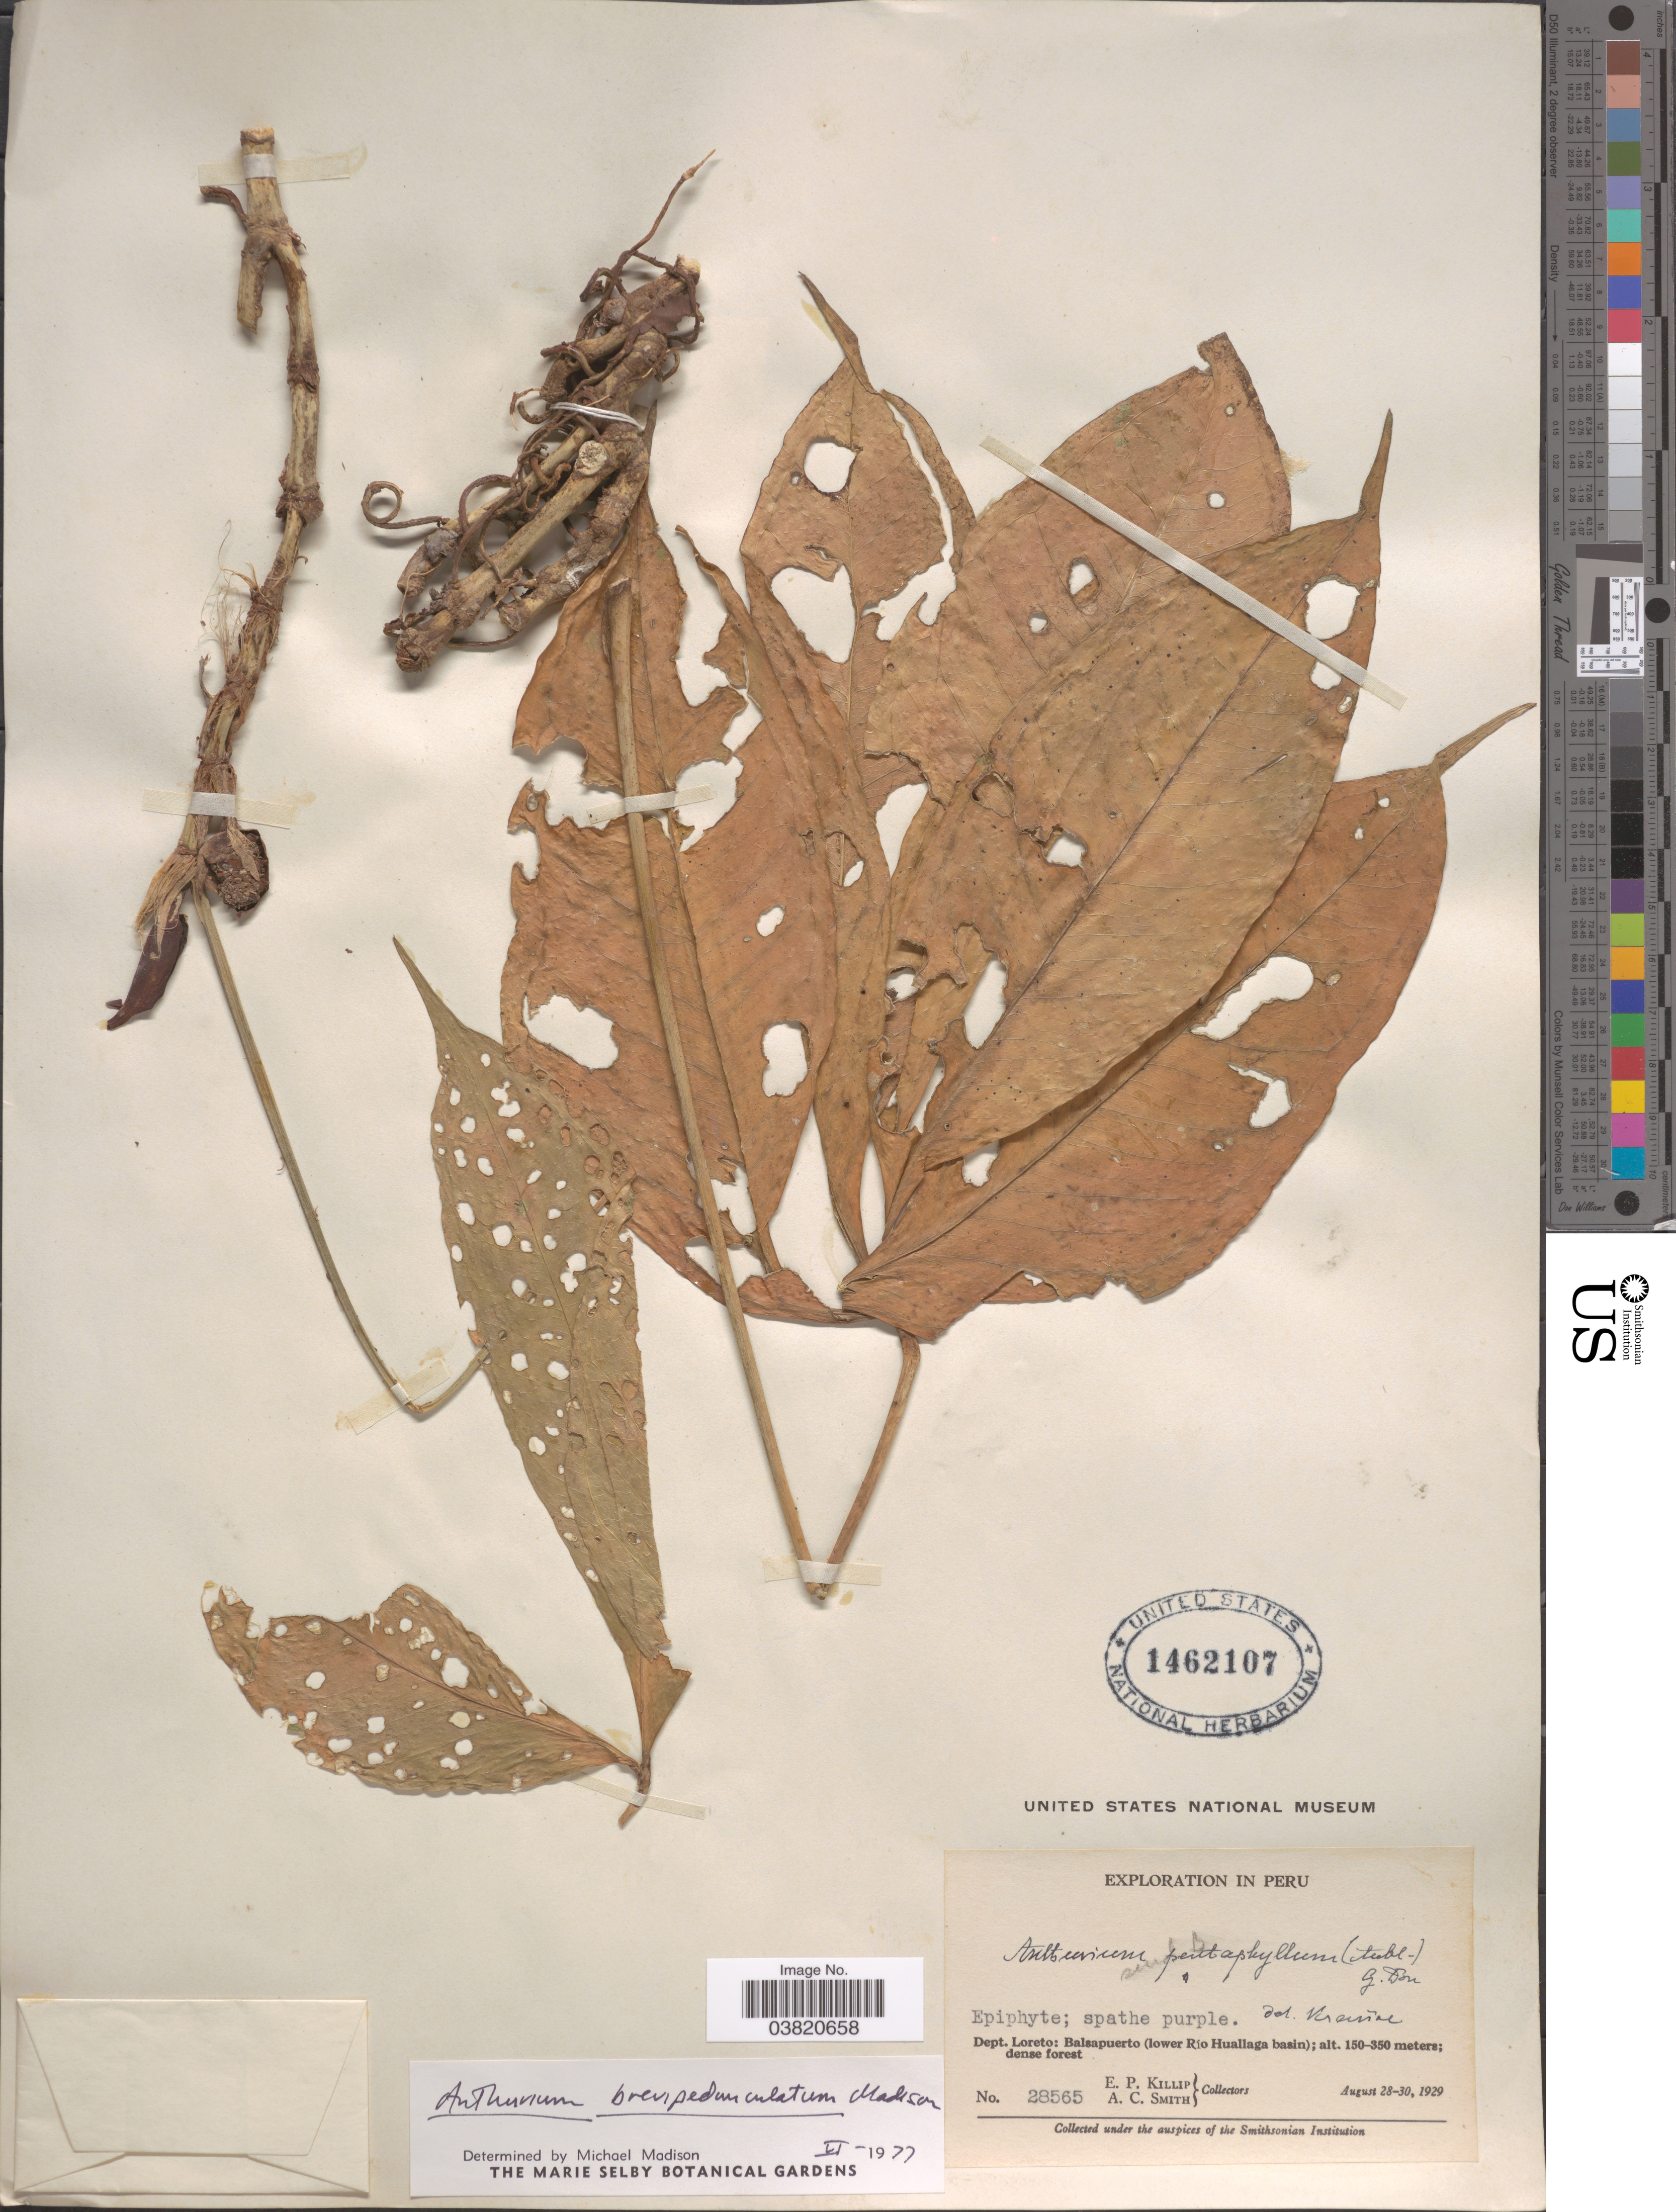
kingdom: Plantae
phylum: Tracheophyta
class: Liliopsida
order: Alismatales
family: Araceae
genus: Anthurium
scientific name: Anthurium brevipedunculatum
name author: Madison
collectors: E. P. Killip & A. C. Smith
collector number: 28565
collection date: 1929-08-28/1929-08-30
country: Peru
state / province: Loreto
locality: Dept. Loreto: Balsapuerto (lower Río Huallaga basin).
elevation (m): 150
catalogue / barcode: US 1462107